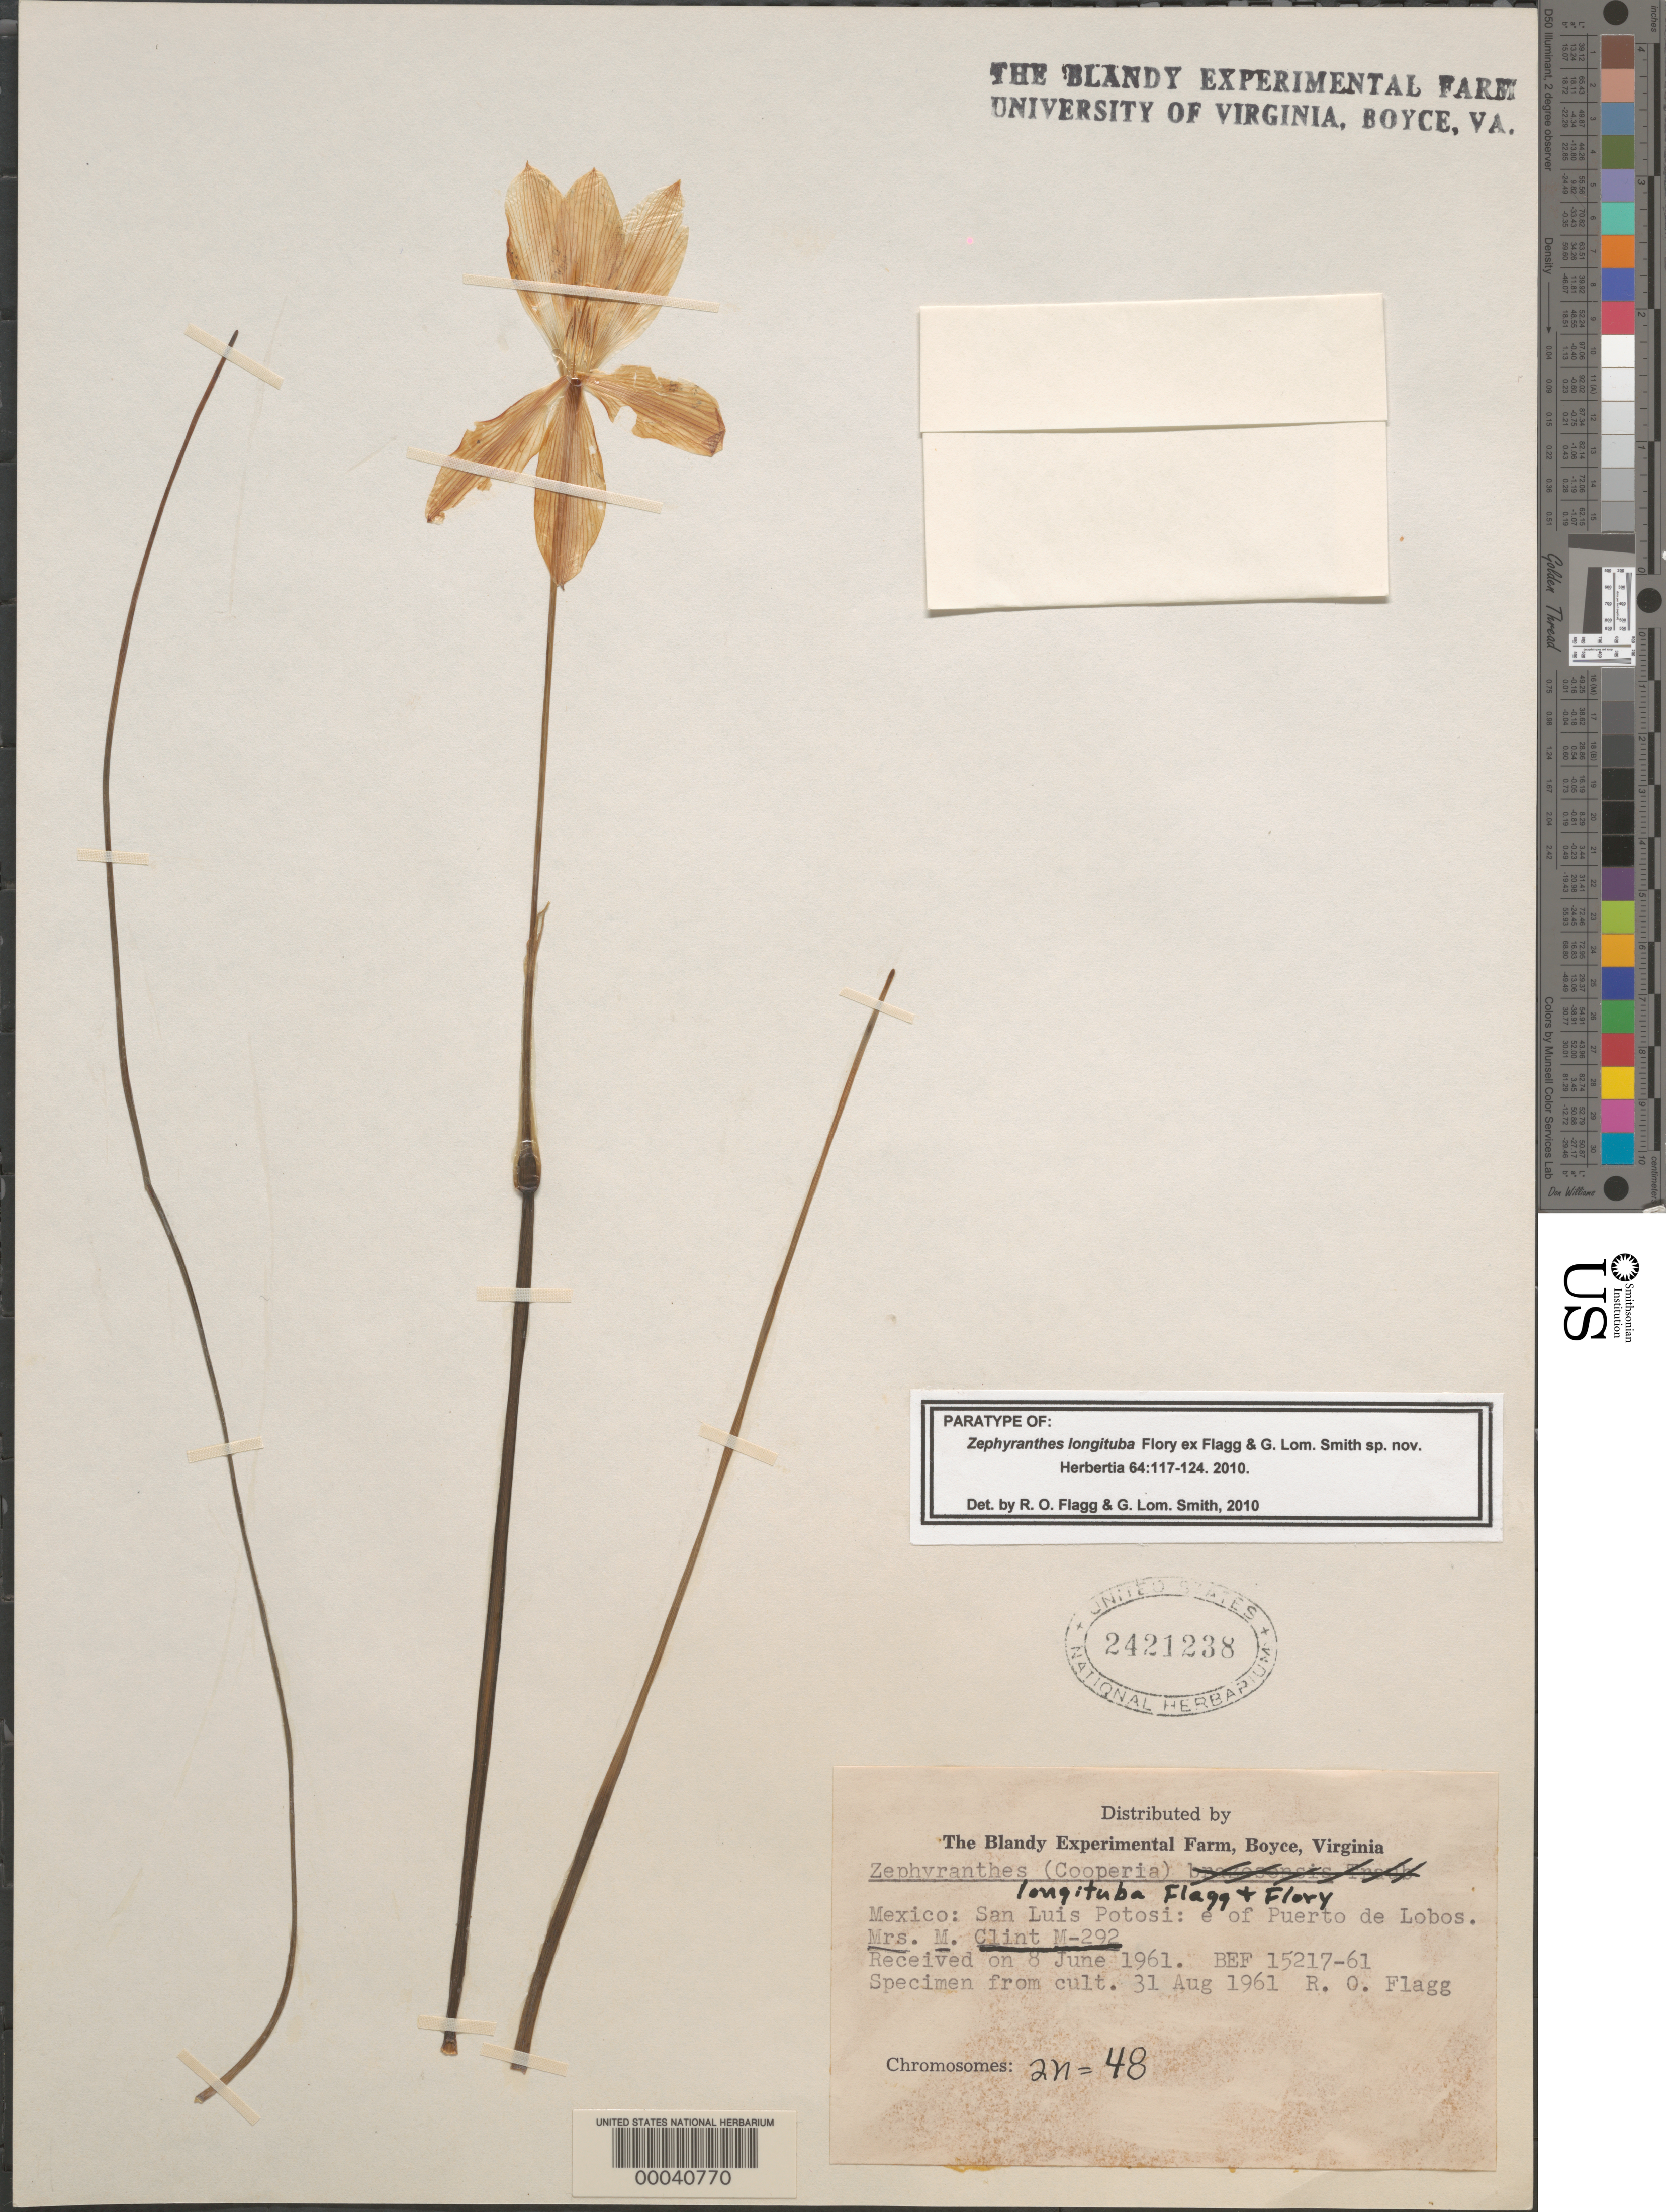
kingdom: Plantae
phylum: Tracheophyta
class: Liliopsida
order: Asparagales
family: Amaryllidaceae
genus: Zephyranthes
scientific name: Zephyranthes longituba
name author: Flory ex Flagg & G. Lom. Sm.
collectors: M. Clint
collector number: M-292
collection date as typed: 1961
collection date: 1961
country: Mexico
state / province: San Luis Potosí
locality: E of Puerto de Lobos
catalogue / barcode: US 2421238